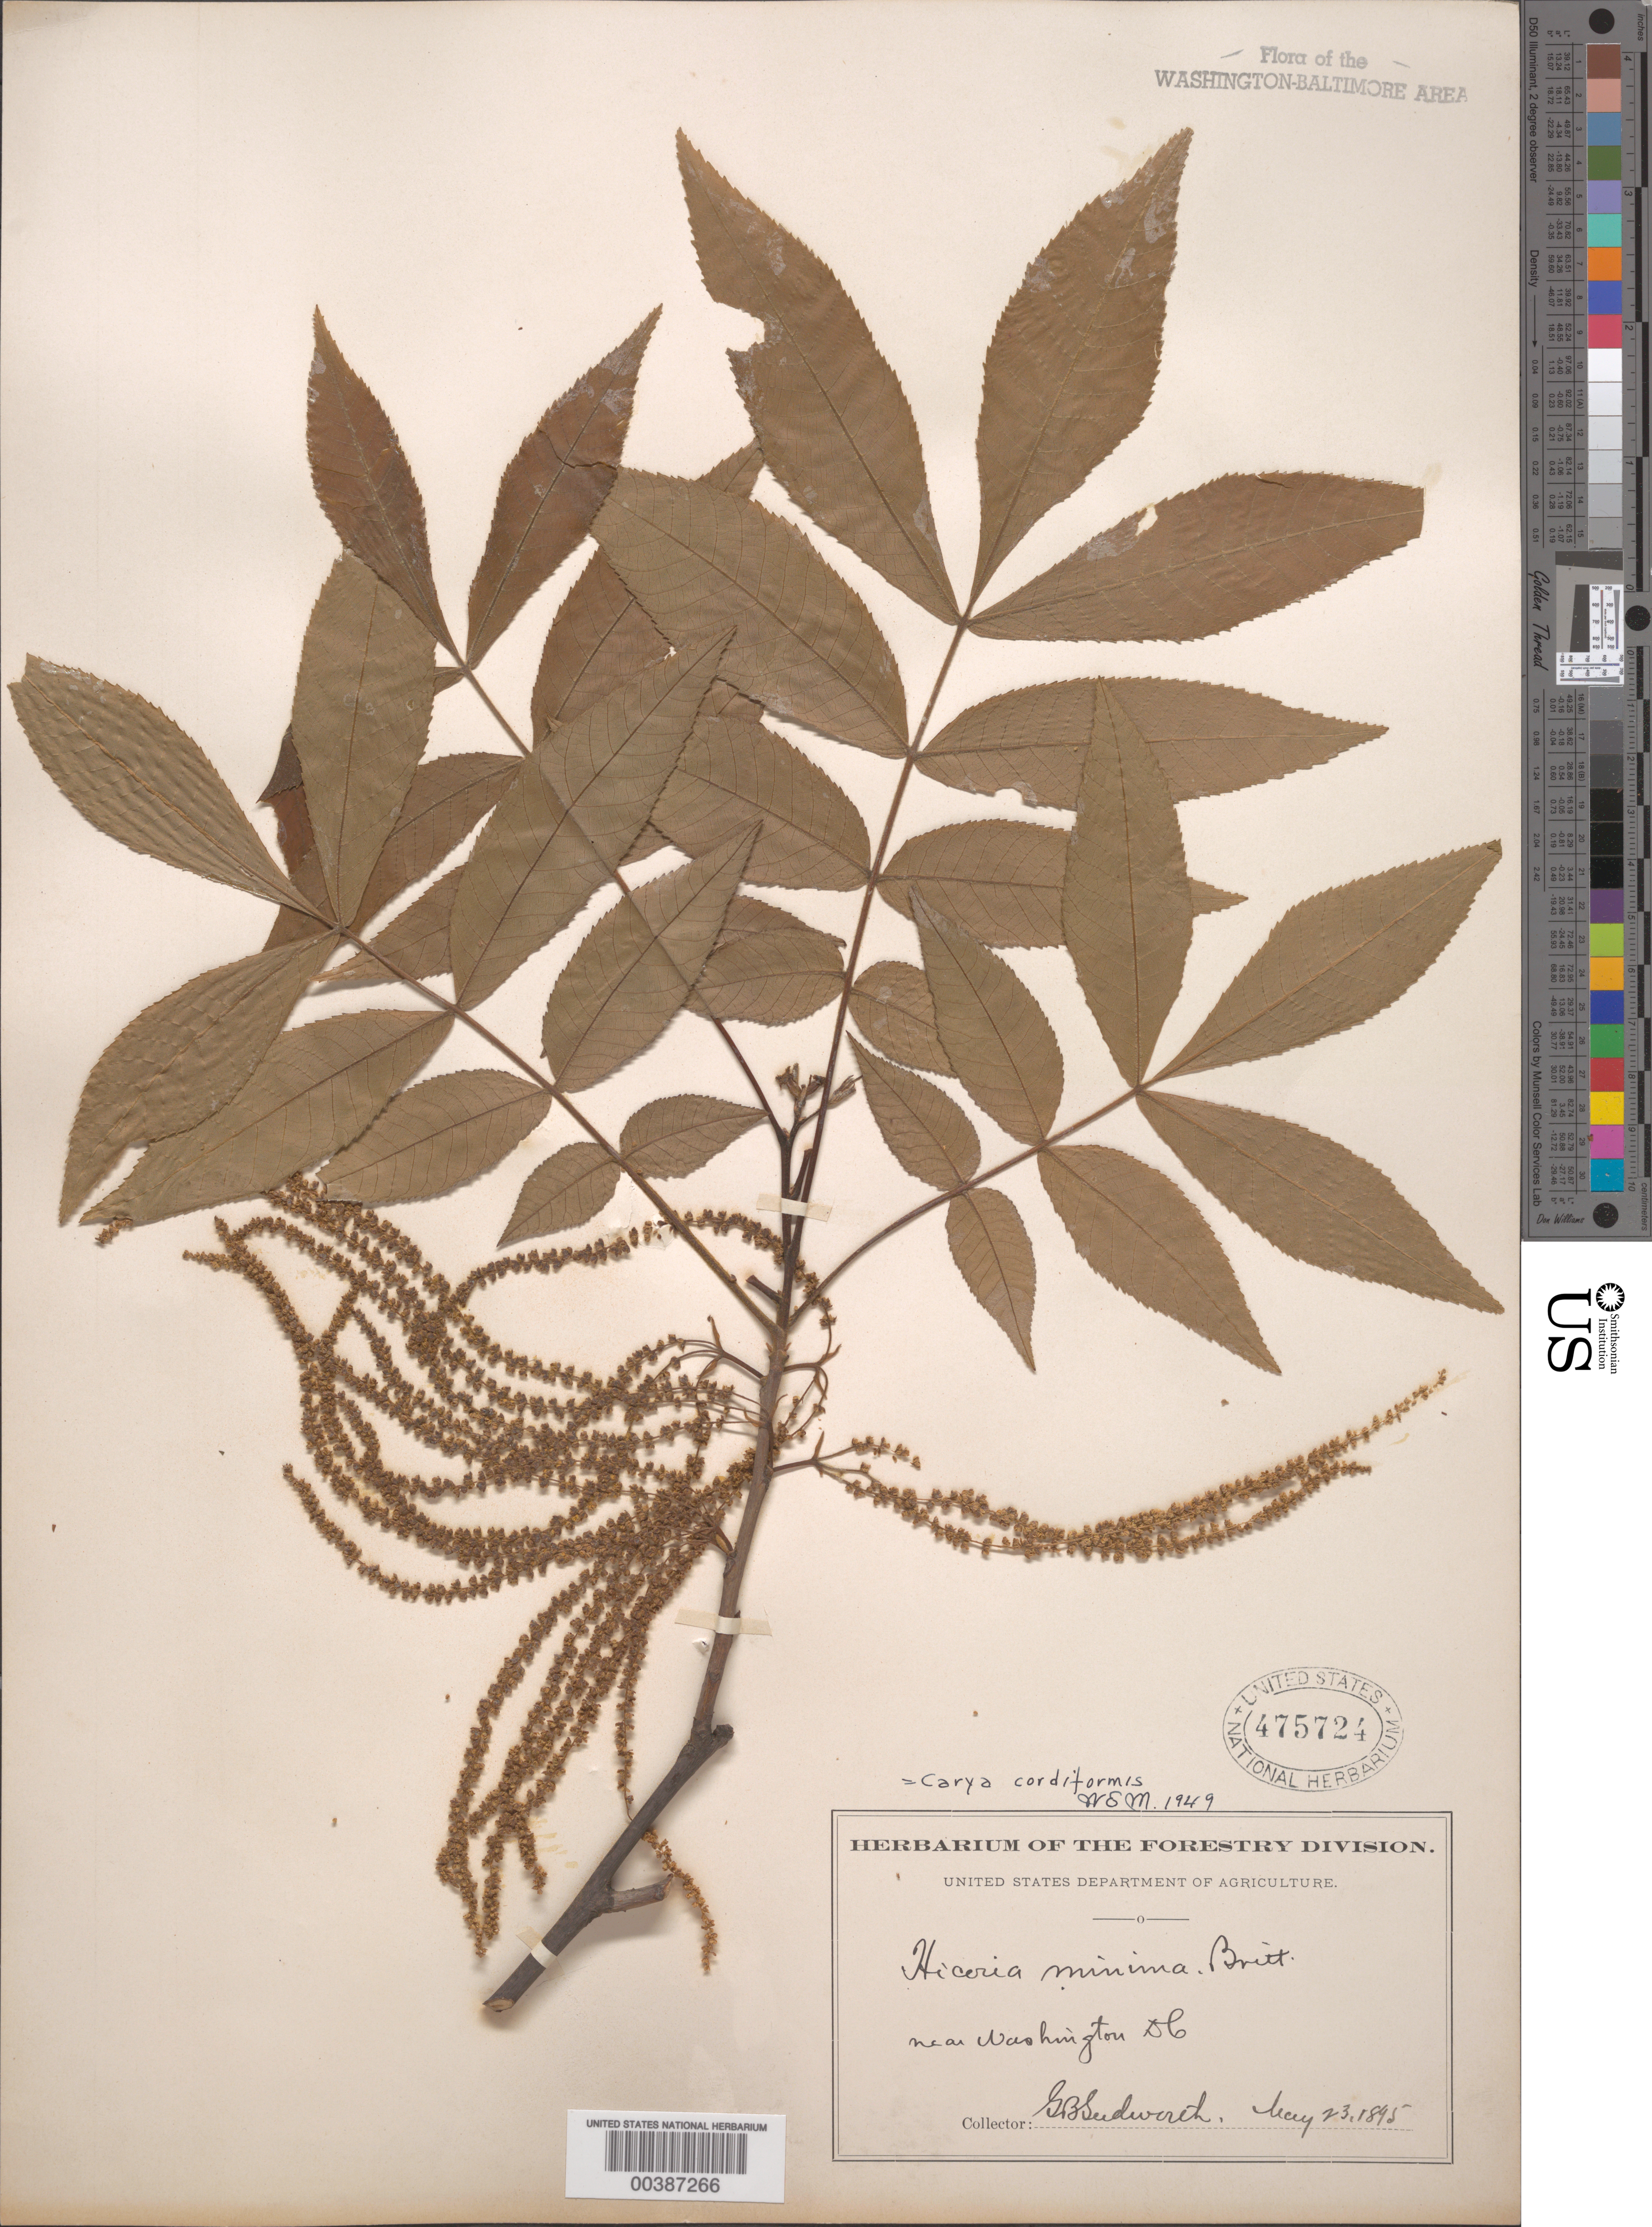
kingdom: Plantae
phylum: Tracheophyta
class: Magnoliopsida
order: Fagales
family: Juglandaceae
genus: Carya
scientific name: Carya cordiformis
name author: (Wangenh.) K. Koch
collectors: G. B. Sudworth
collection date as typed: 23 May 1895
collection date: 1895-05-23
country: United States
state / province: District of Columbia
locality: Washington DC area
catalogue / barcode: US 475724